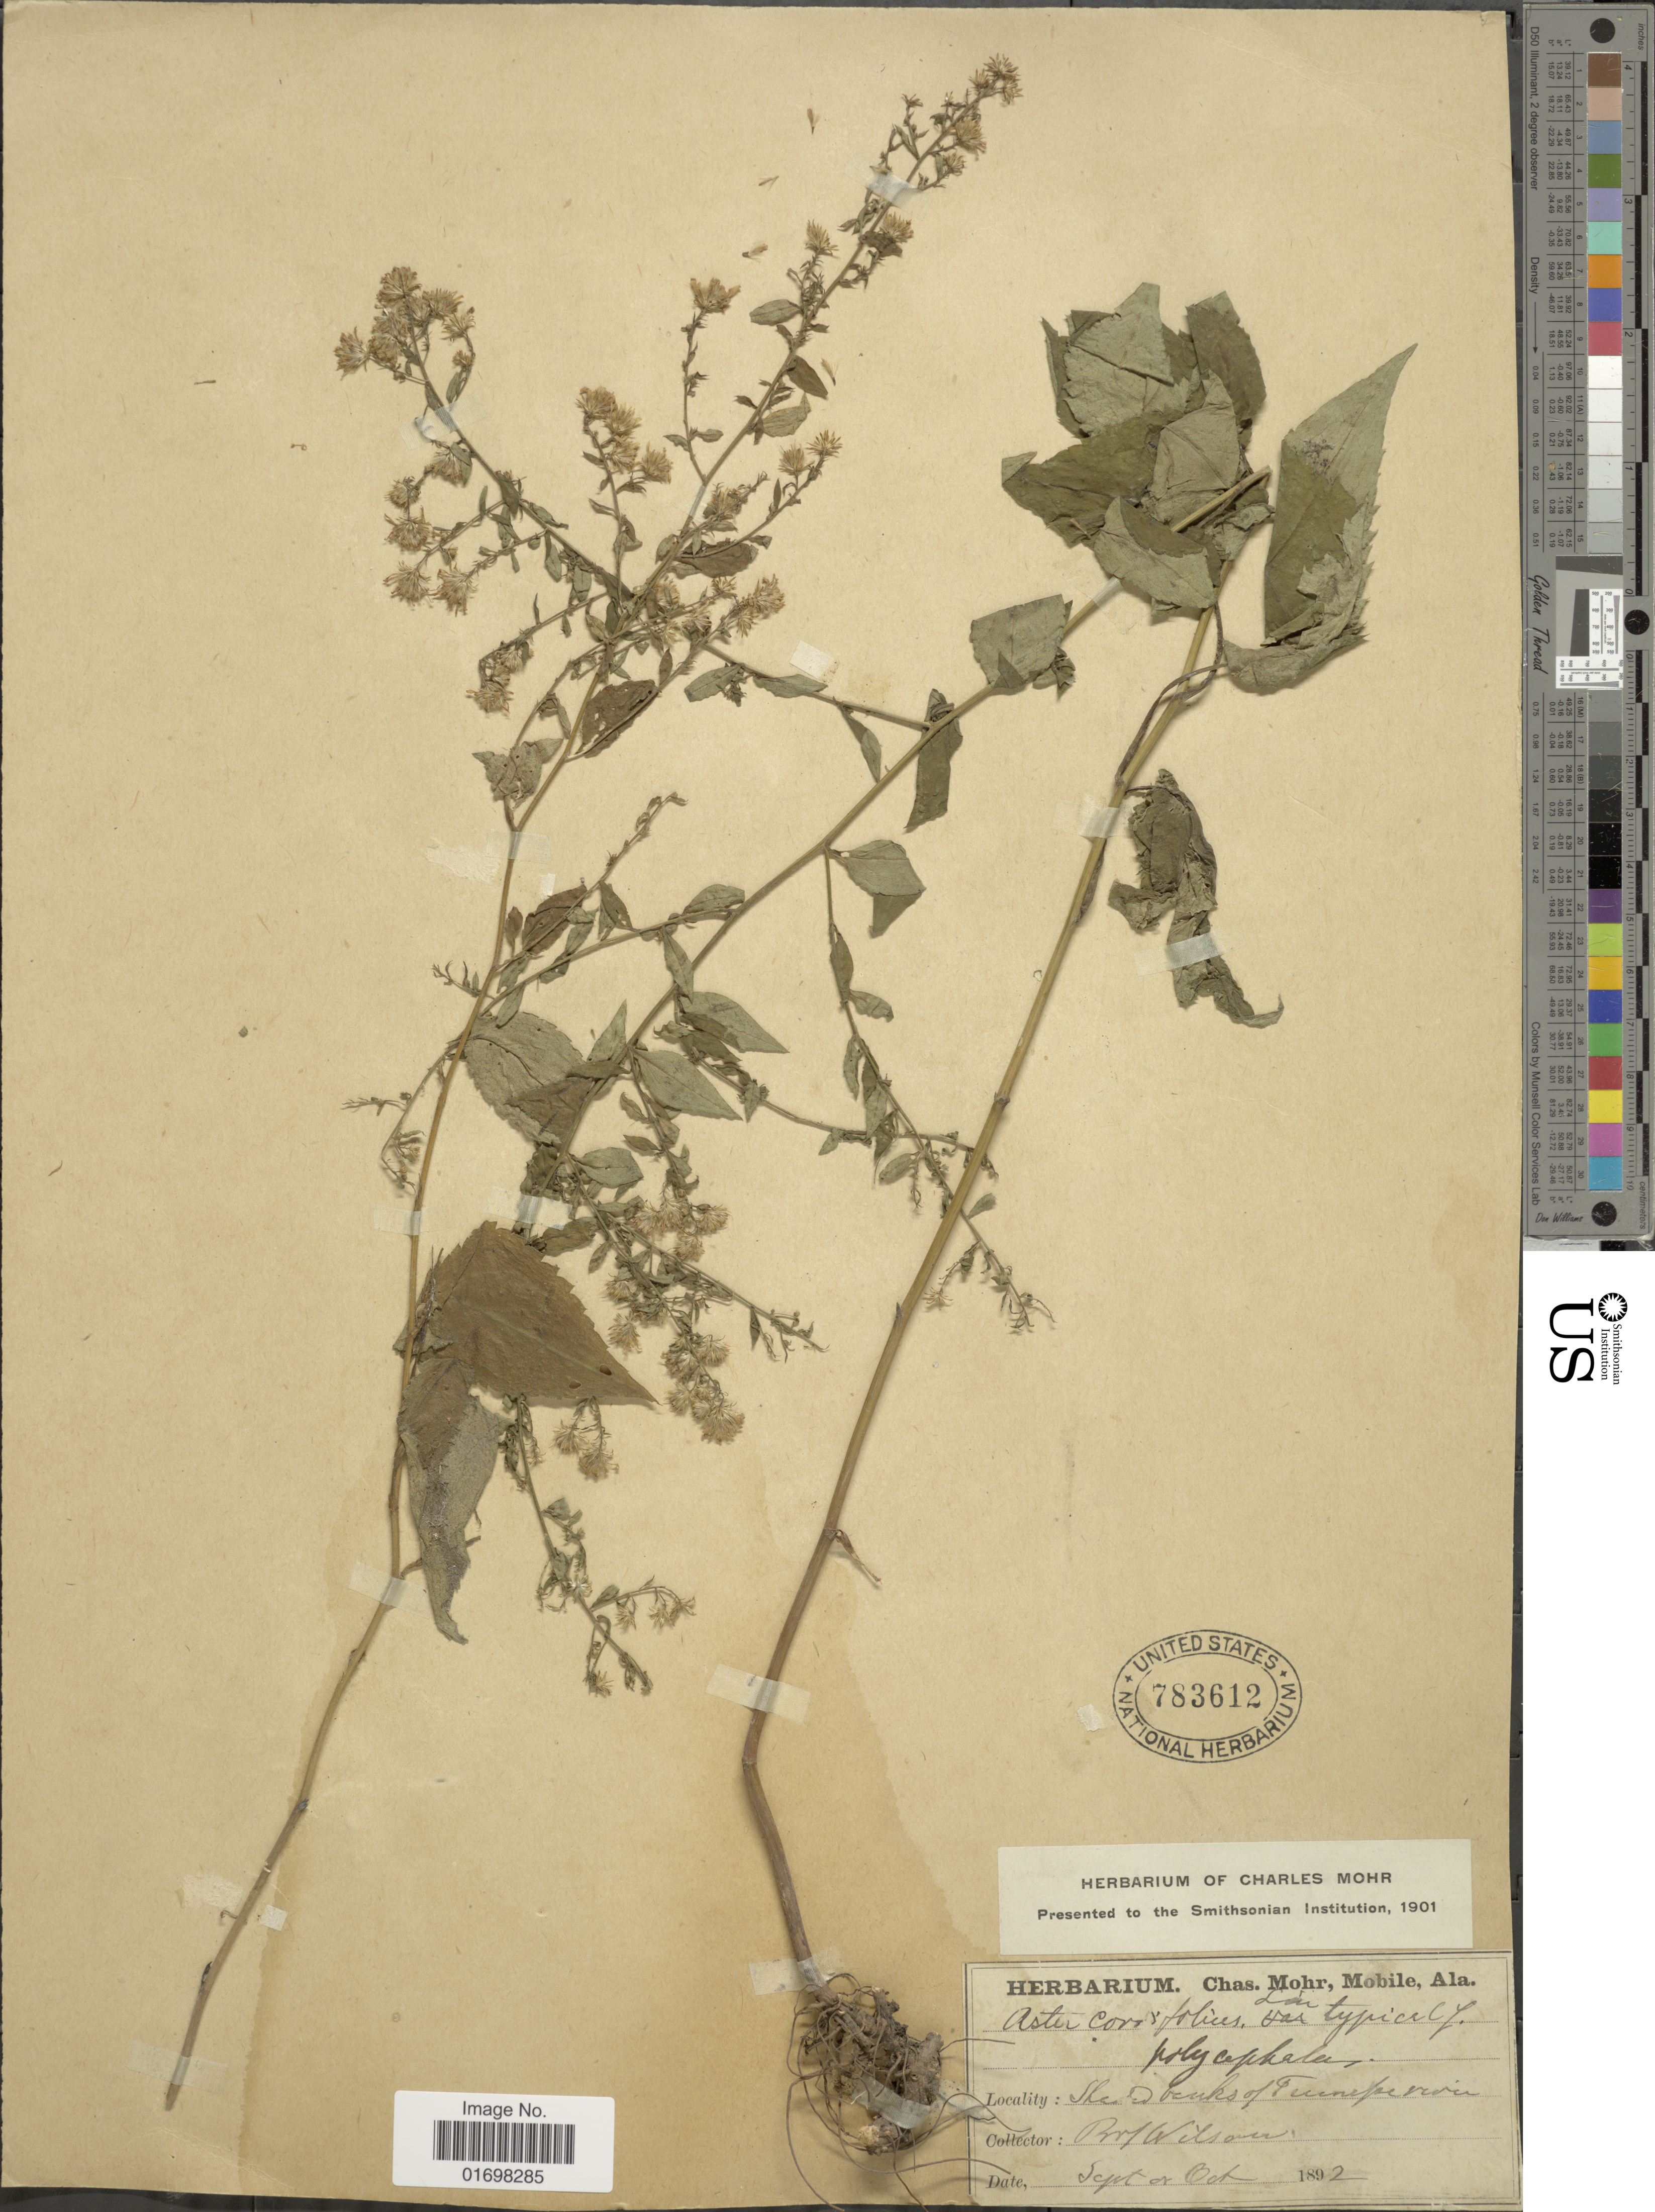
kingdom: Plantae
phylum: Tracheophyta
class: Magnoliopsida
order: Asterales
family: Asteraceae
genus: Symphyotrichum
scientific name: Symphyotrichum cordifolium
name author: (L.) G.L. Nesom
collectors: P. Wilson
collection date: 1892-09/1892-10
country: United States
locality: Shaded banks of Tennessee river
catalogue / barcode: US 783612